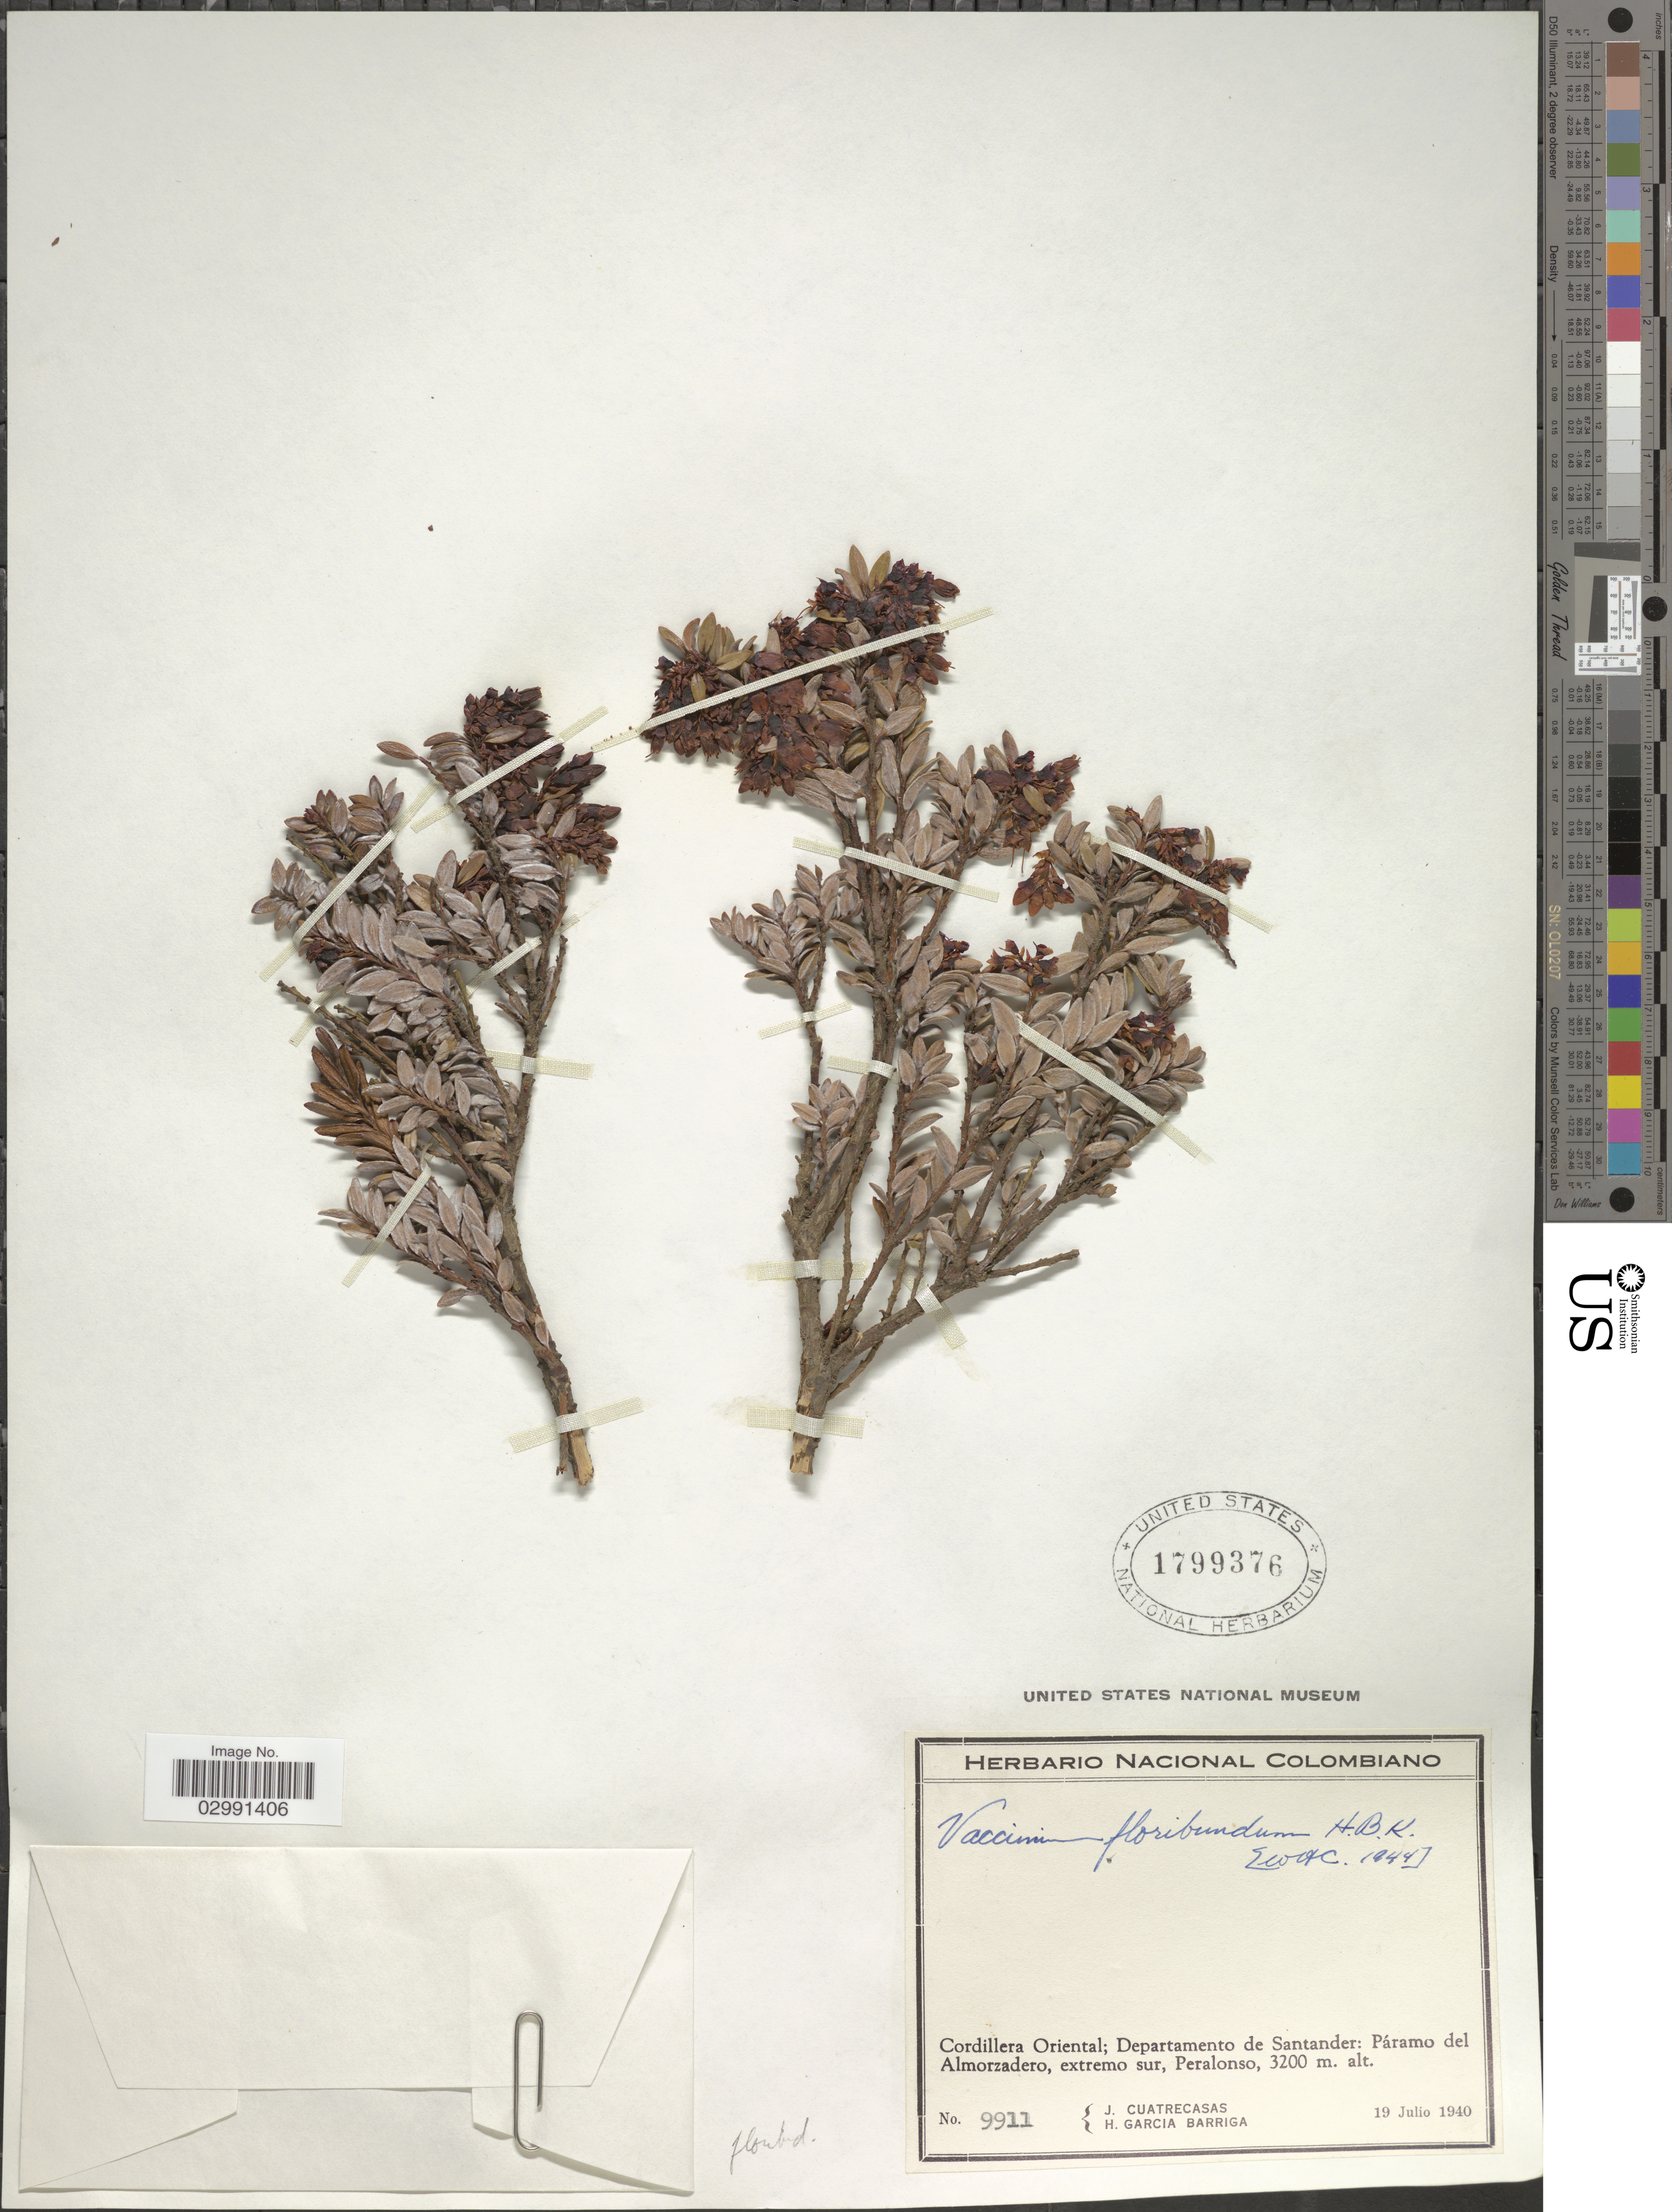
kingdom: Plantae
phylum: Tracheophyta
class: Magnoliopsida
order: Ericales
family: Ericaceae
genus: Vaccinium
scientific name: Vaccinium floribundum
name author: Kunth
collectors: J. Cuatrecasas & H. García Barriga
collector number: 9911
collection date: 1940-07-19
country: Colombia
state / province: Santander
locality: Cordillera Oriental; Departamento de Santander: Páramo del Almorzadero, extremo sur, Peralonso.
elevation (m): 3200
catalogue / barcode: US 1799376